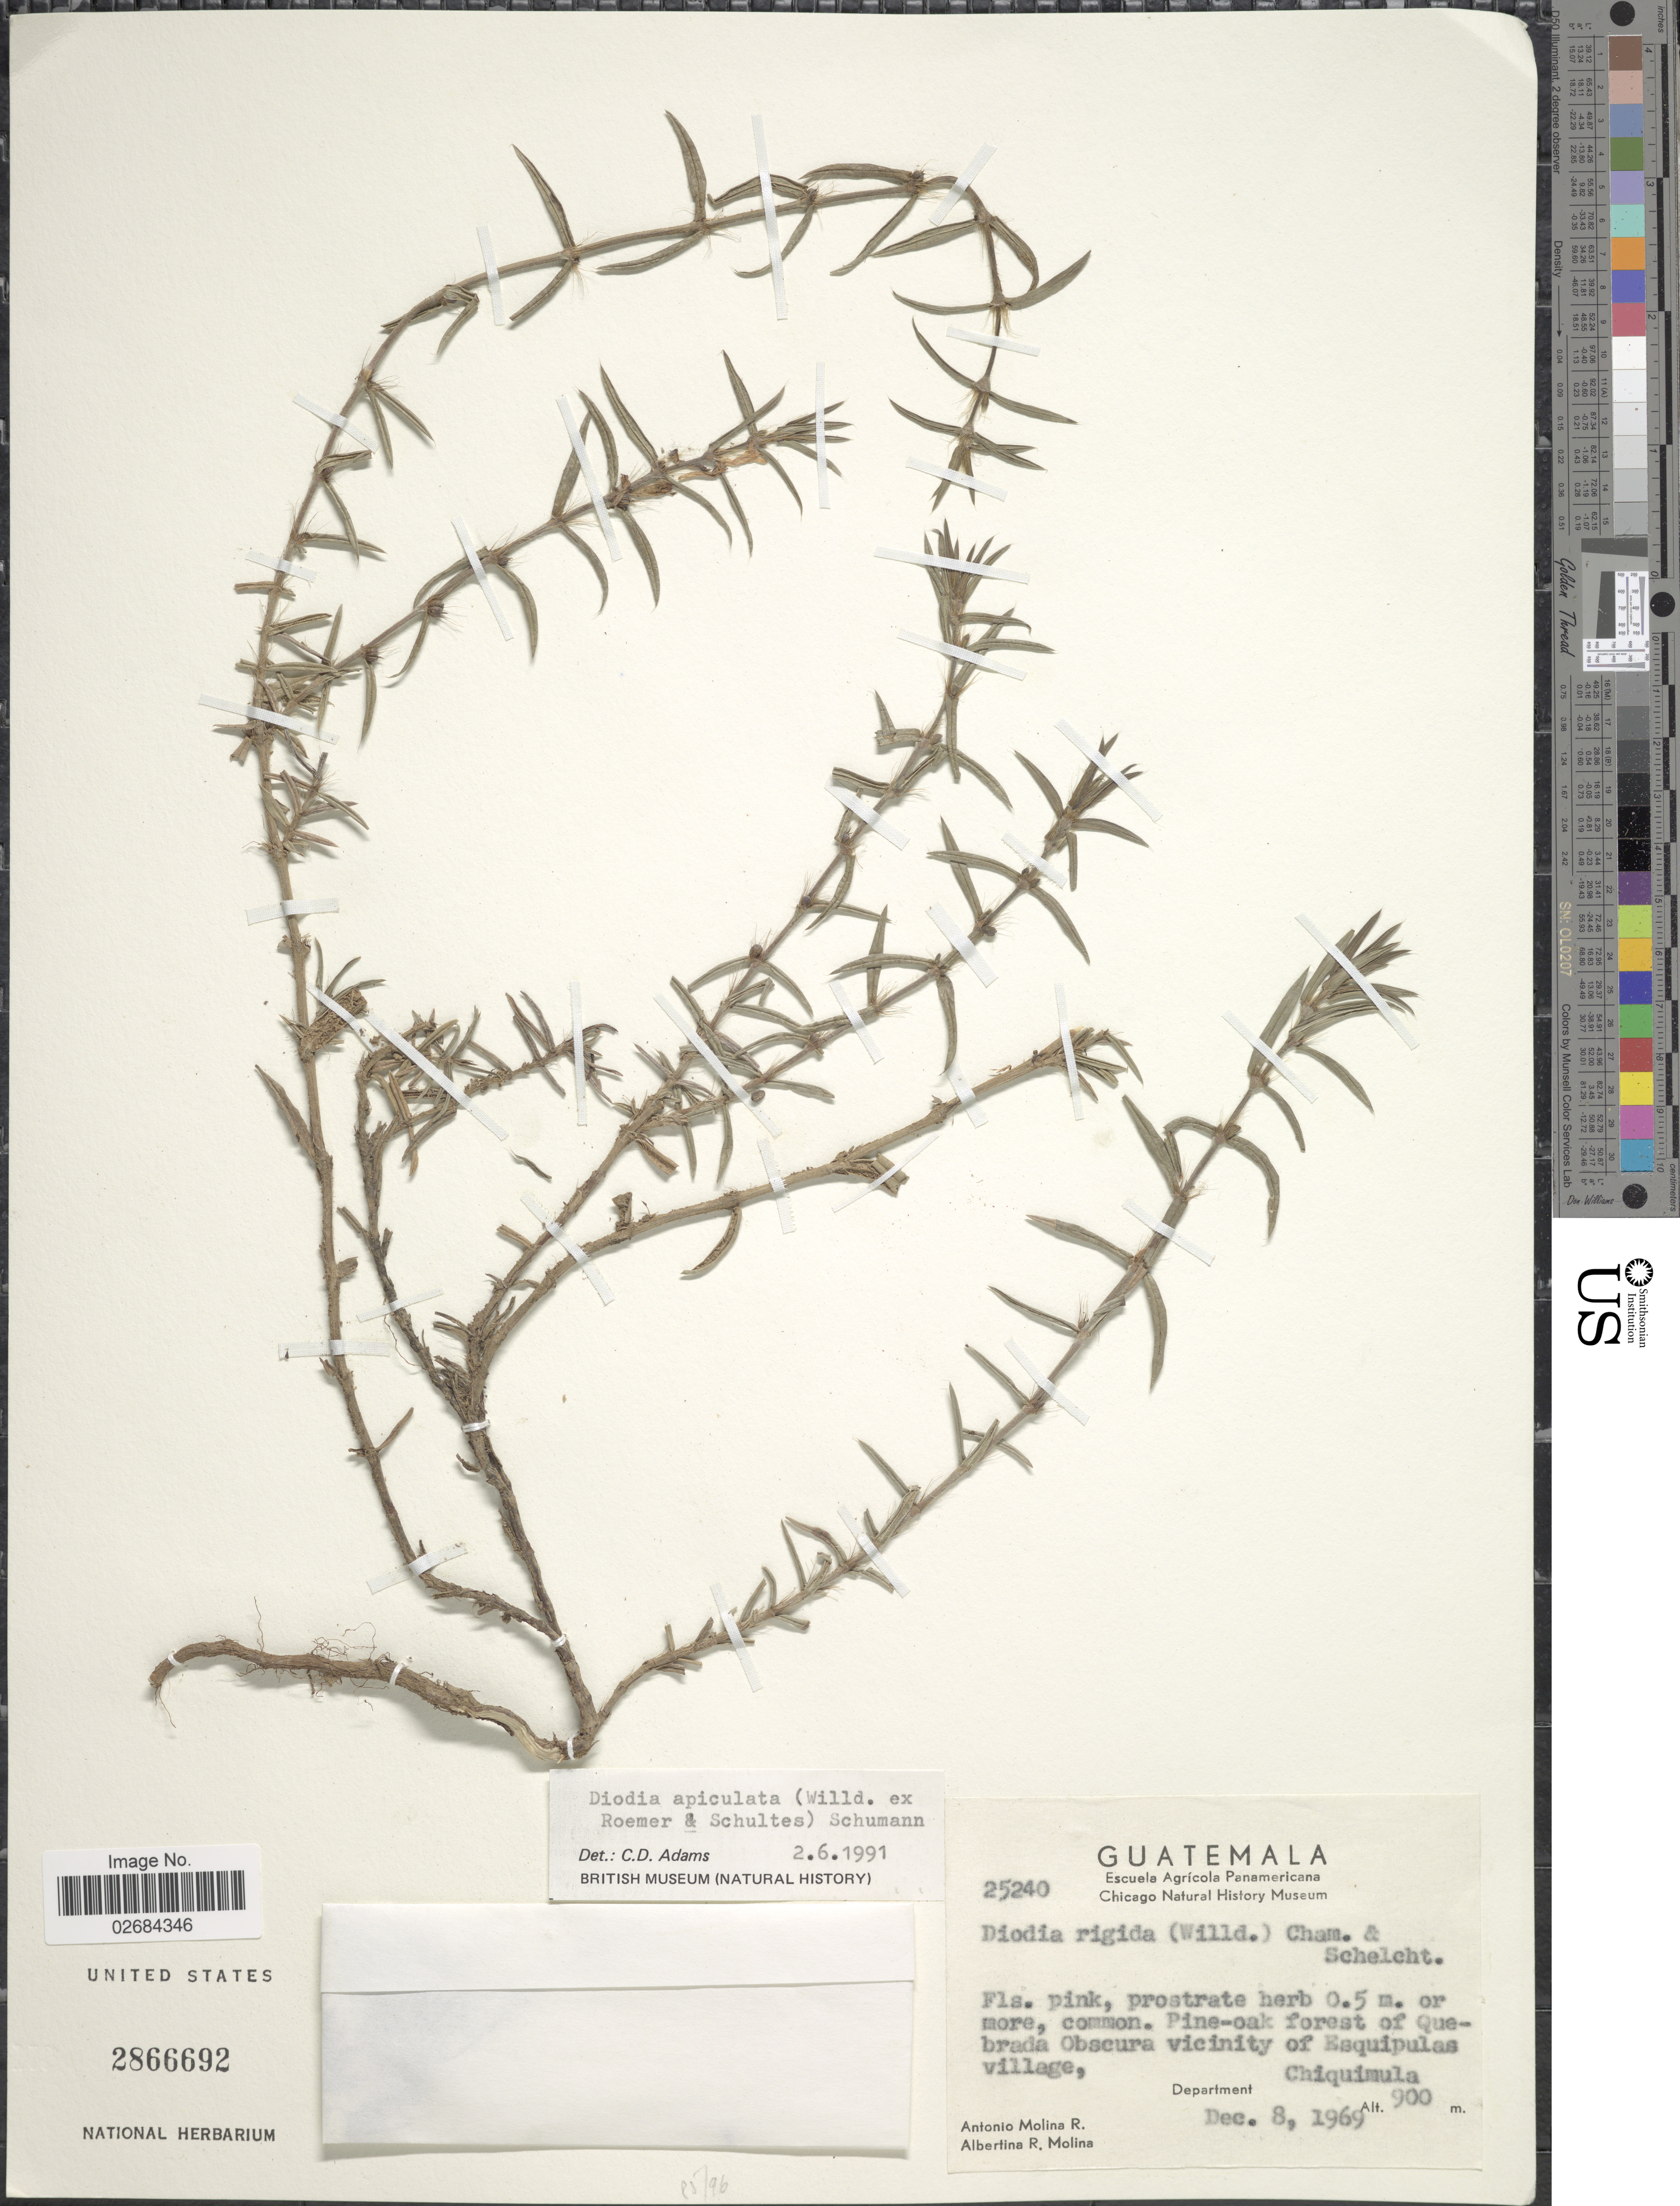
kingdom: Plantae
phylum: Tracheophyta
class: Magnoliopsida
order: Gentianales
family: Rubiaceae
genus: Diodia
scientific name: Diodia apiculata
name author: (Willd. ex Roem. & Schult.) K. Schum.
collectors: A. Molina R. & A. R. Molina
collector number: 25240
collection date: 1969-12-08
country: Guatemala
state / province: Chiquimula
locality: Quebrada Obscura vicinity of Esquipulas village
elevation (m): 900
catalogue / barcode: US 2866692